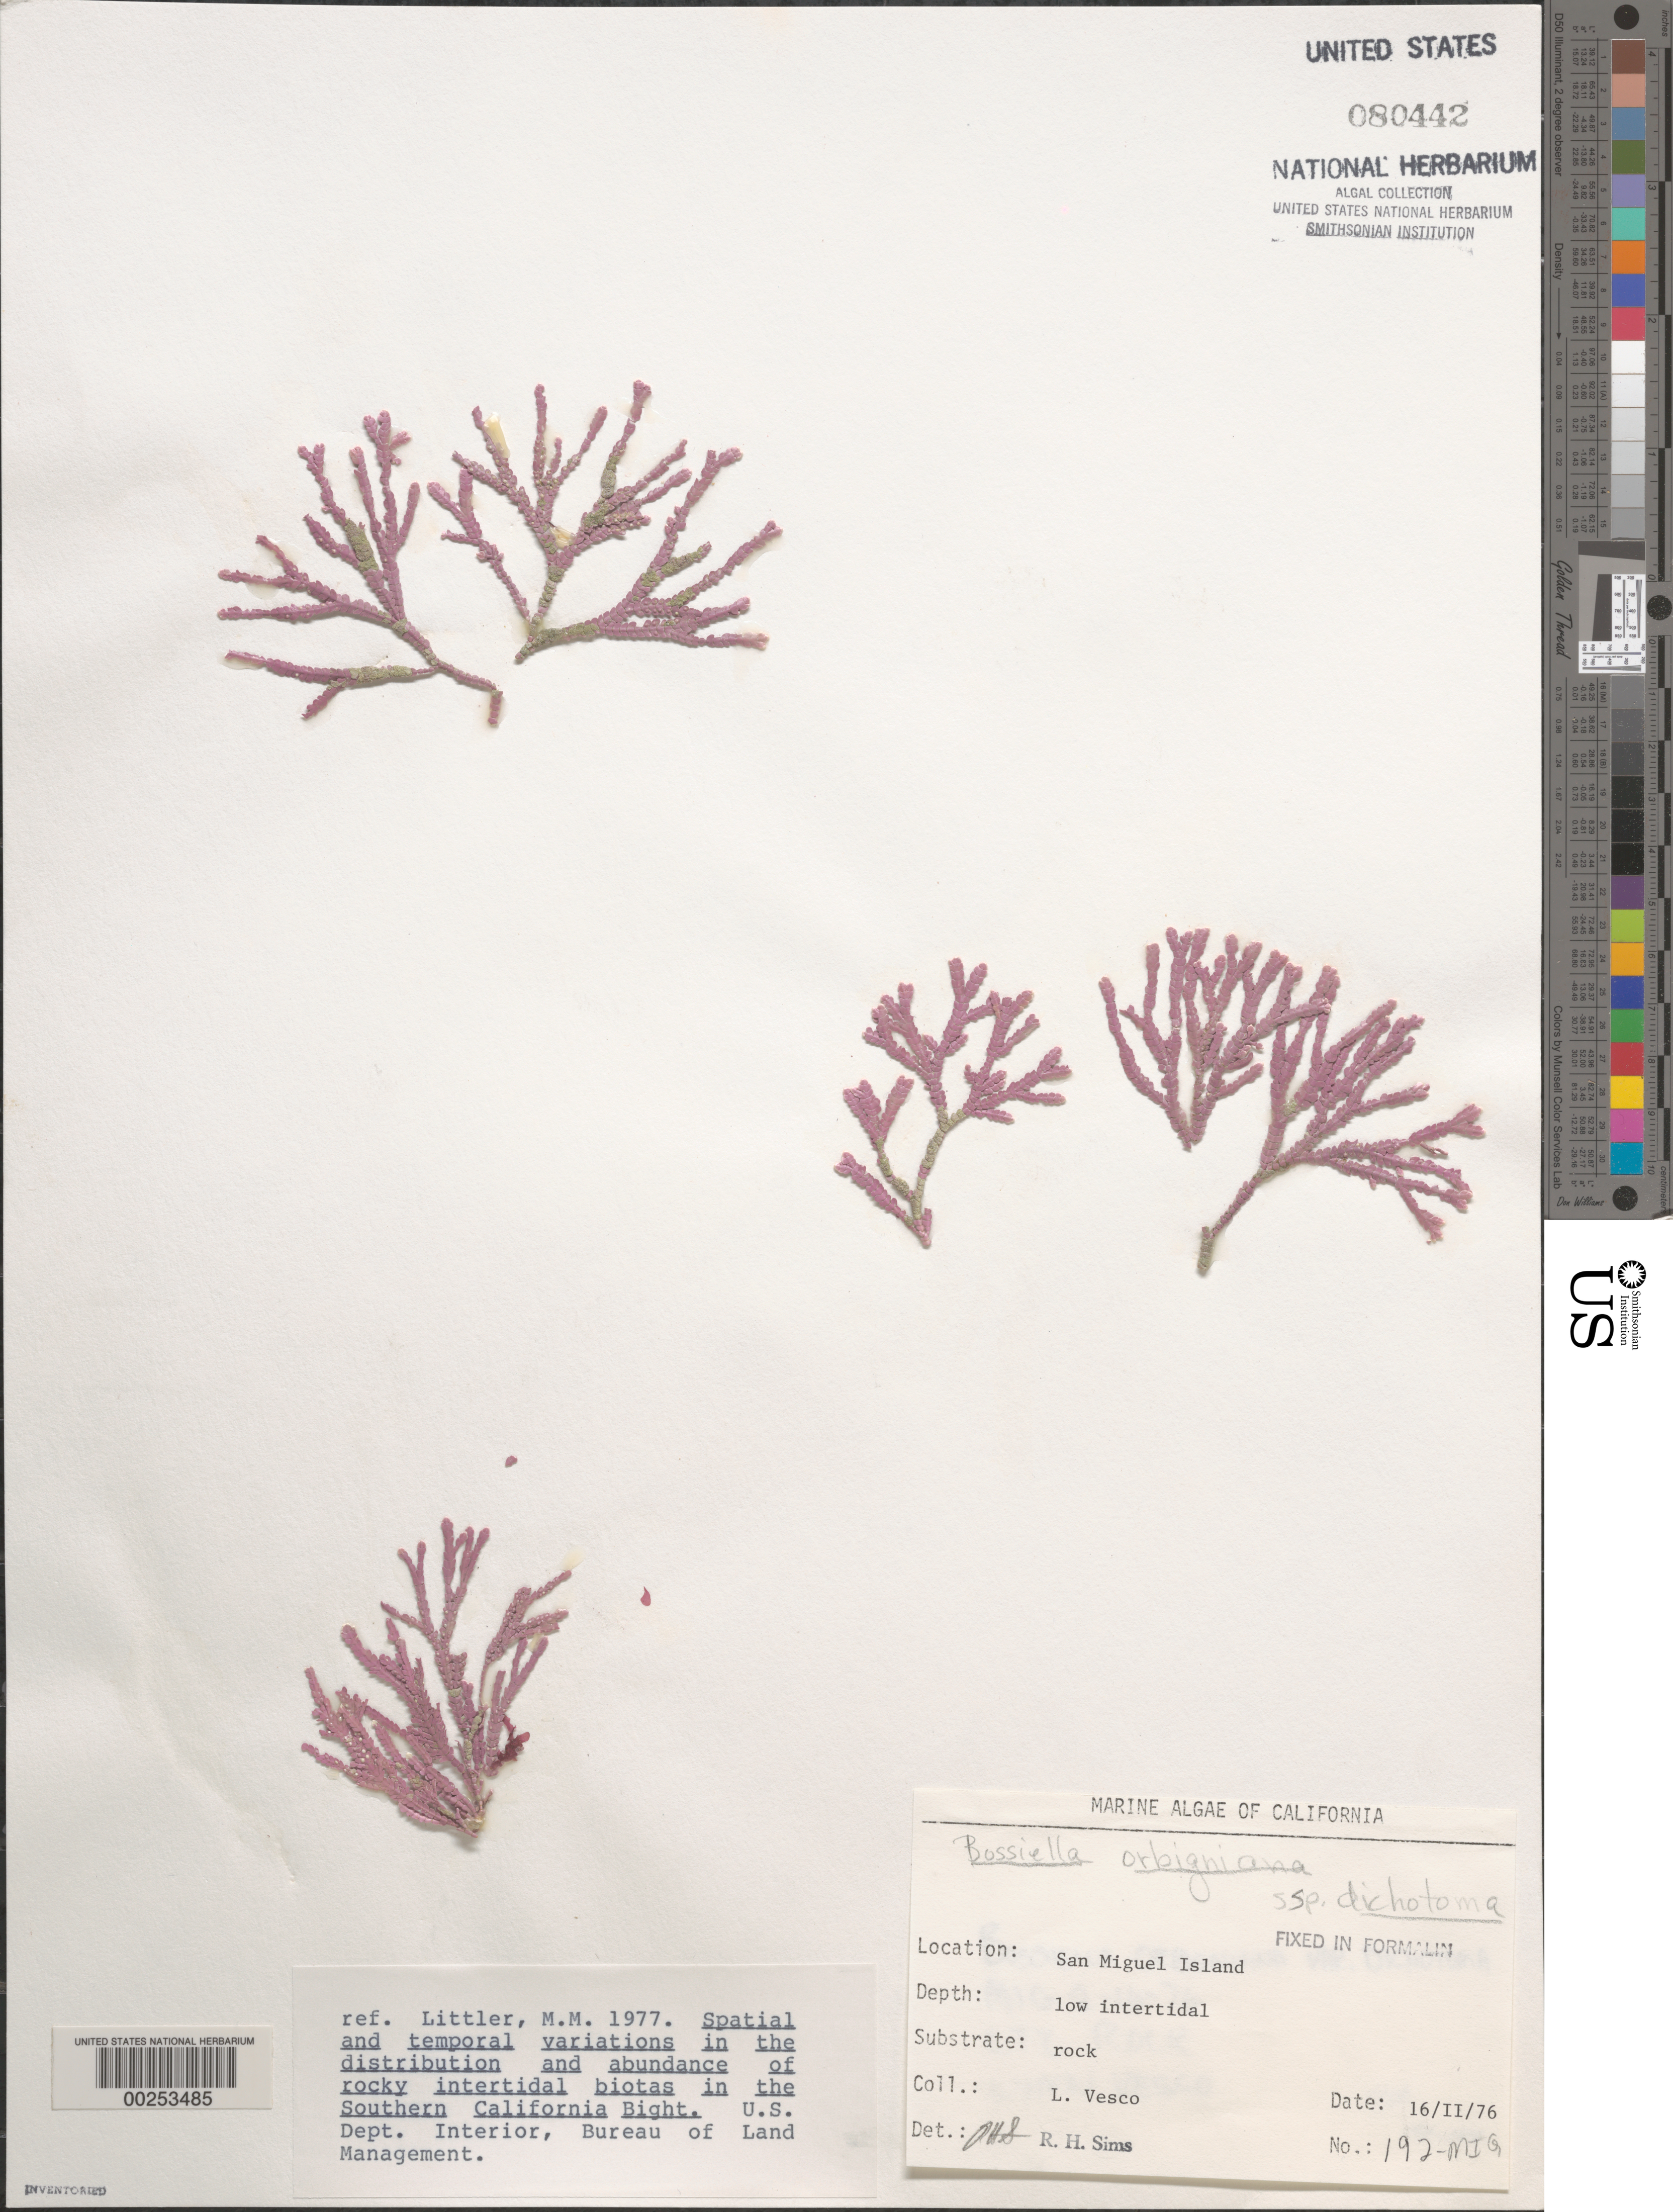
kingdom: Plantae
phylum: Rhodophyta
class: Florideophyceae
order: Corallinales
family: Corallinaceae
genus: Bossiella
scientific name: Bossiella orbigniana subsp. dichotoma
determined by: Sims, Robert H.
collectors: L. Vesco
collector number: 192-mig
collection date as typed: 16 Feb 1976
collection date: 1976-02-16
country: United States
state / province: California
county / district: Santa Barbara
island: San Miguel Island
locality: Cuyler Harbor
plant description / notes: BLM-SOCALBIGHT Rocky Intertidal Survey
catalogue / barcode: US 80442